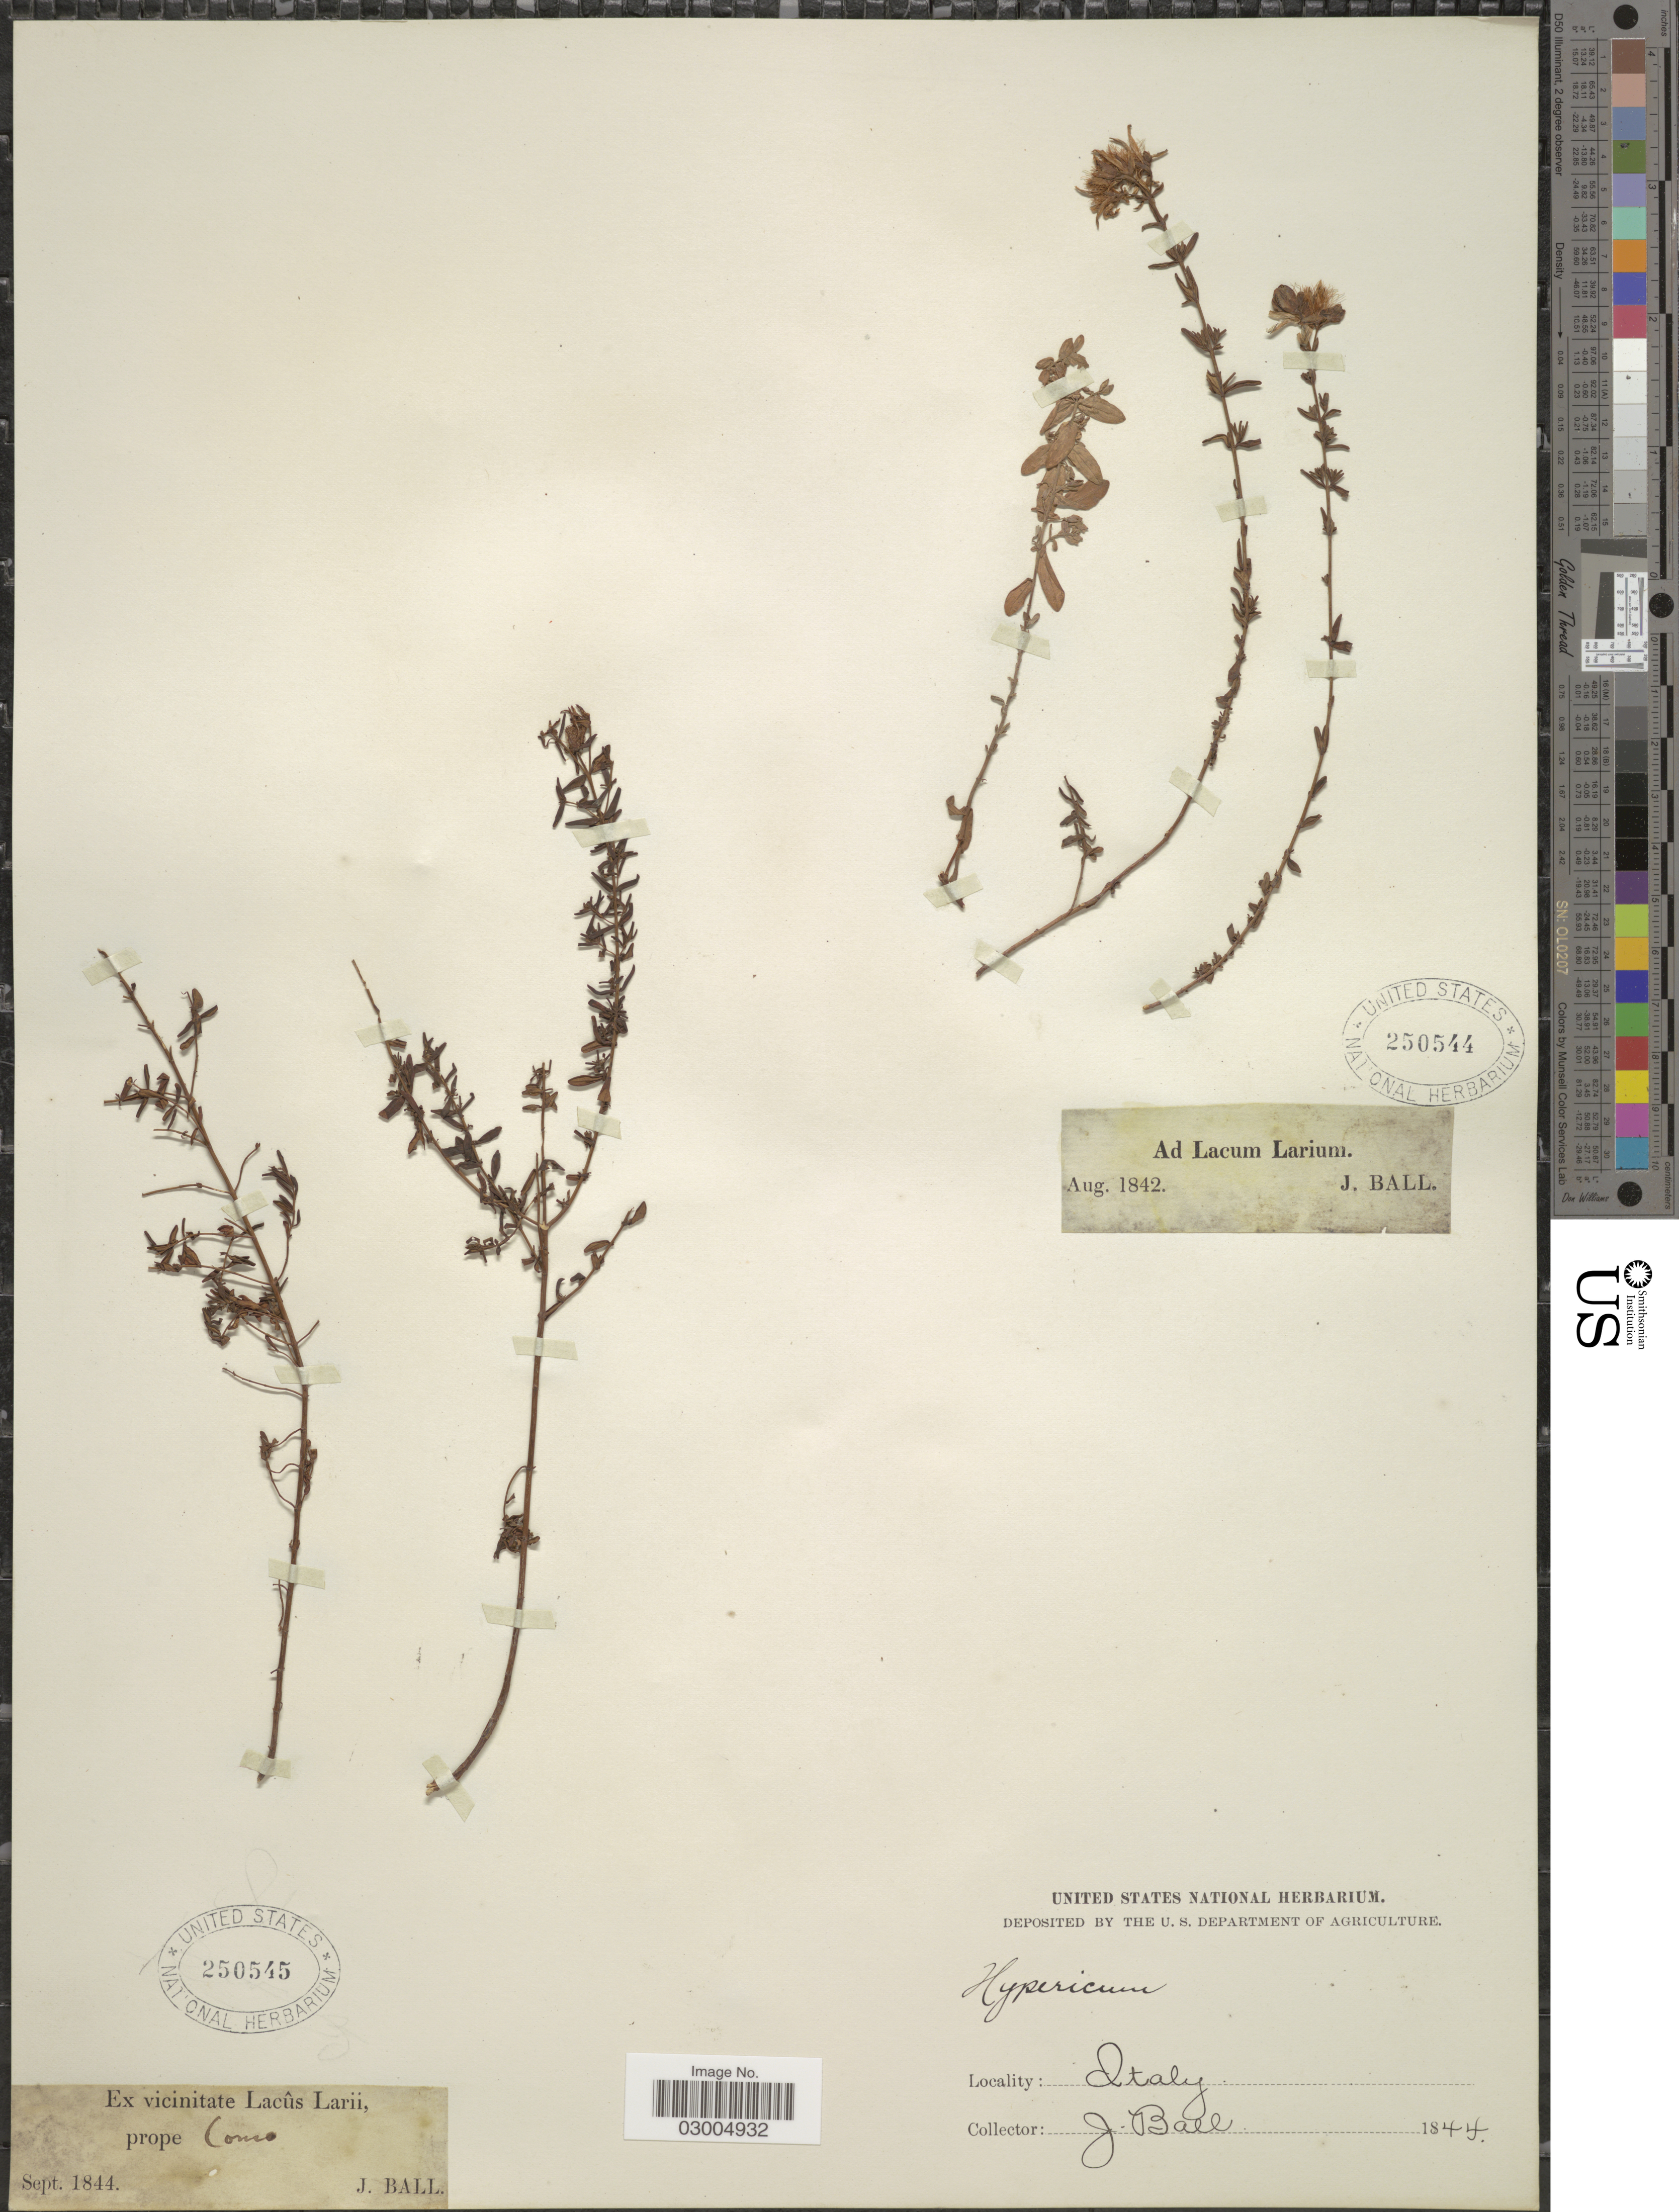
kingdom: Plantae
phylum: Tracheophyta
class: Magnoliopsida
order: Malpighiales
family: Hypericaceae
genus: Hypericum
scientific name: Hypericum sp.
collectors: J. Ball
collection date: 1842-08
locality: Ad Lacum Larium. [unsure placement]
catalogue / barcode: US 250544